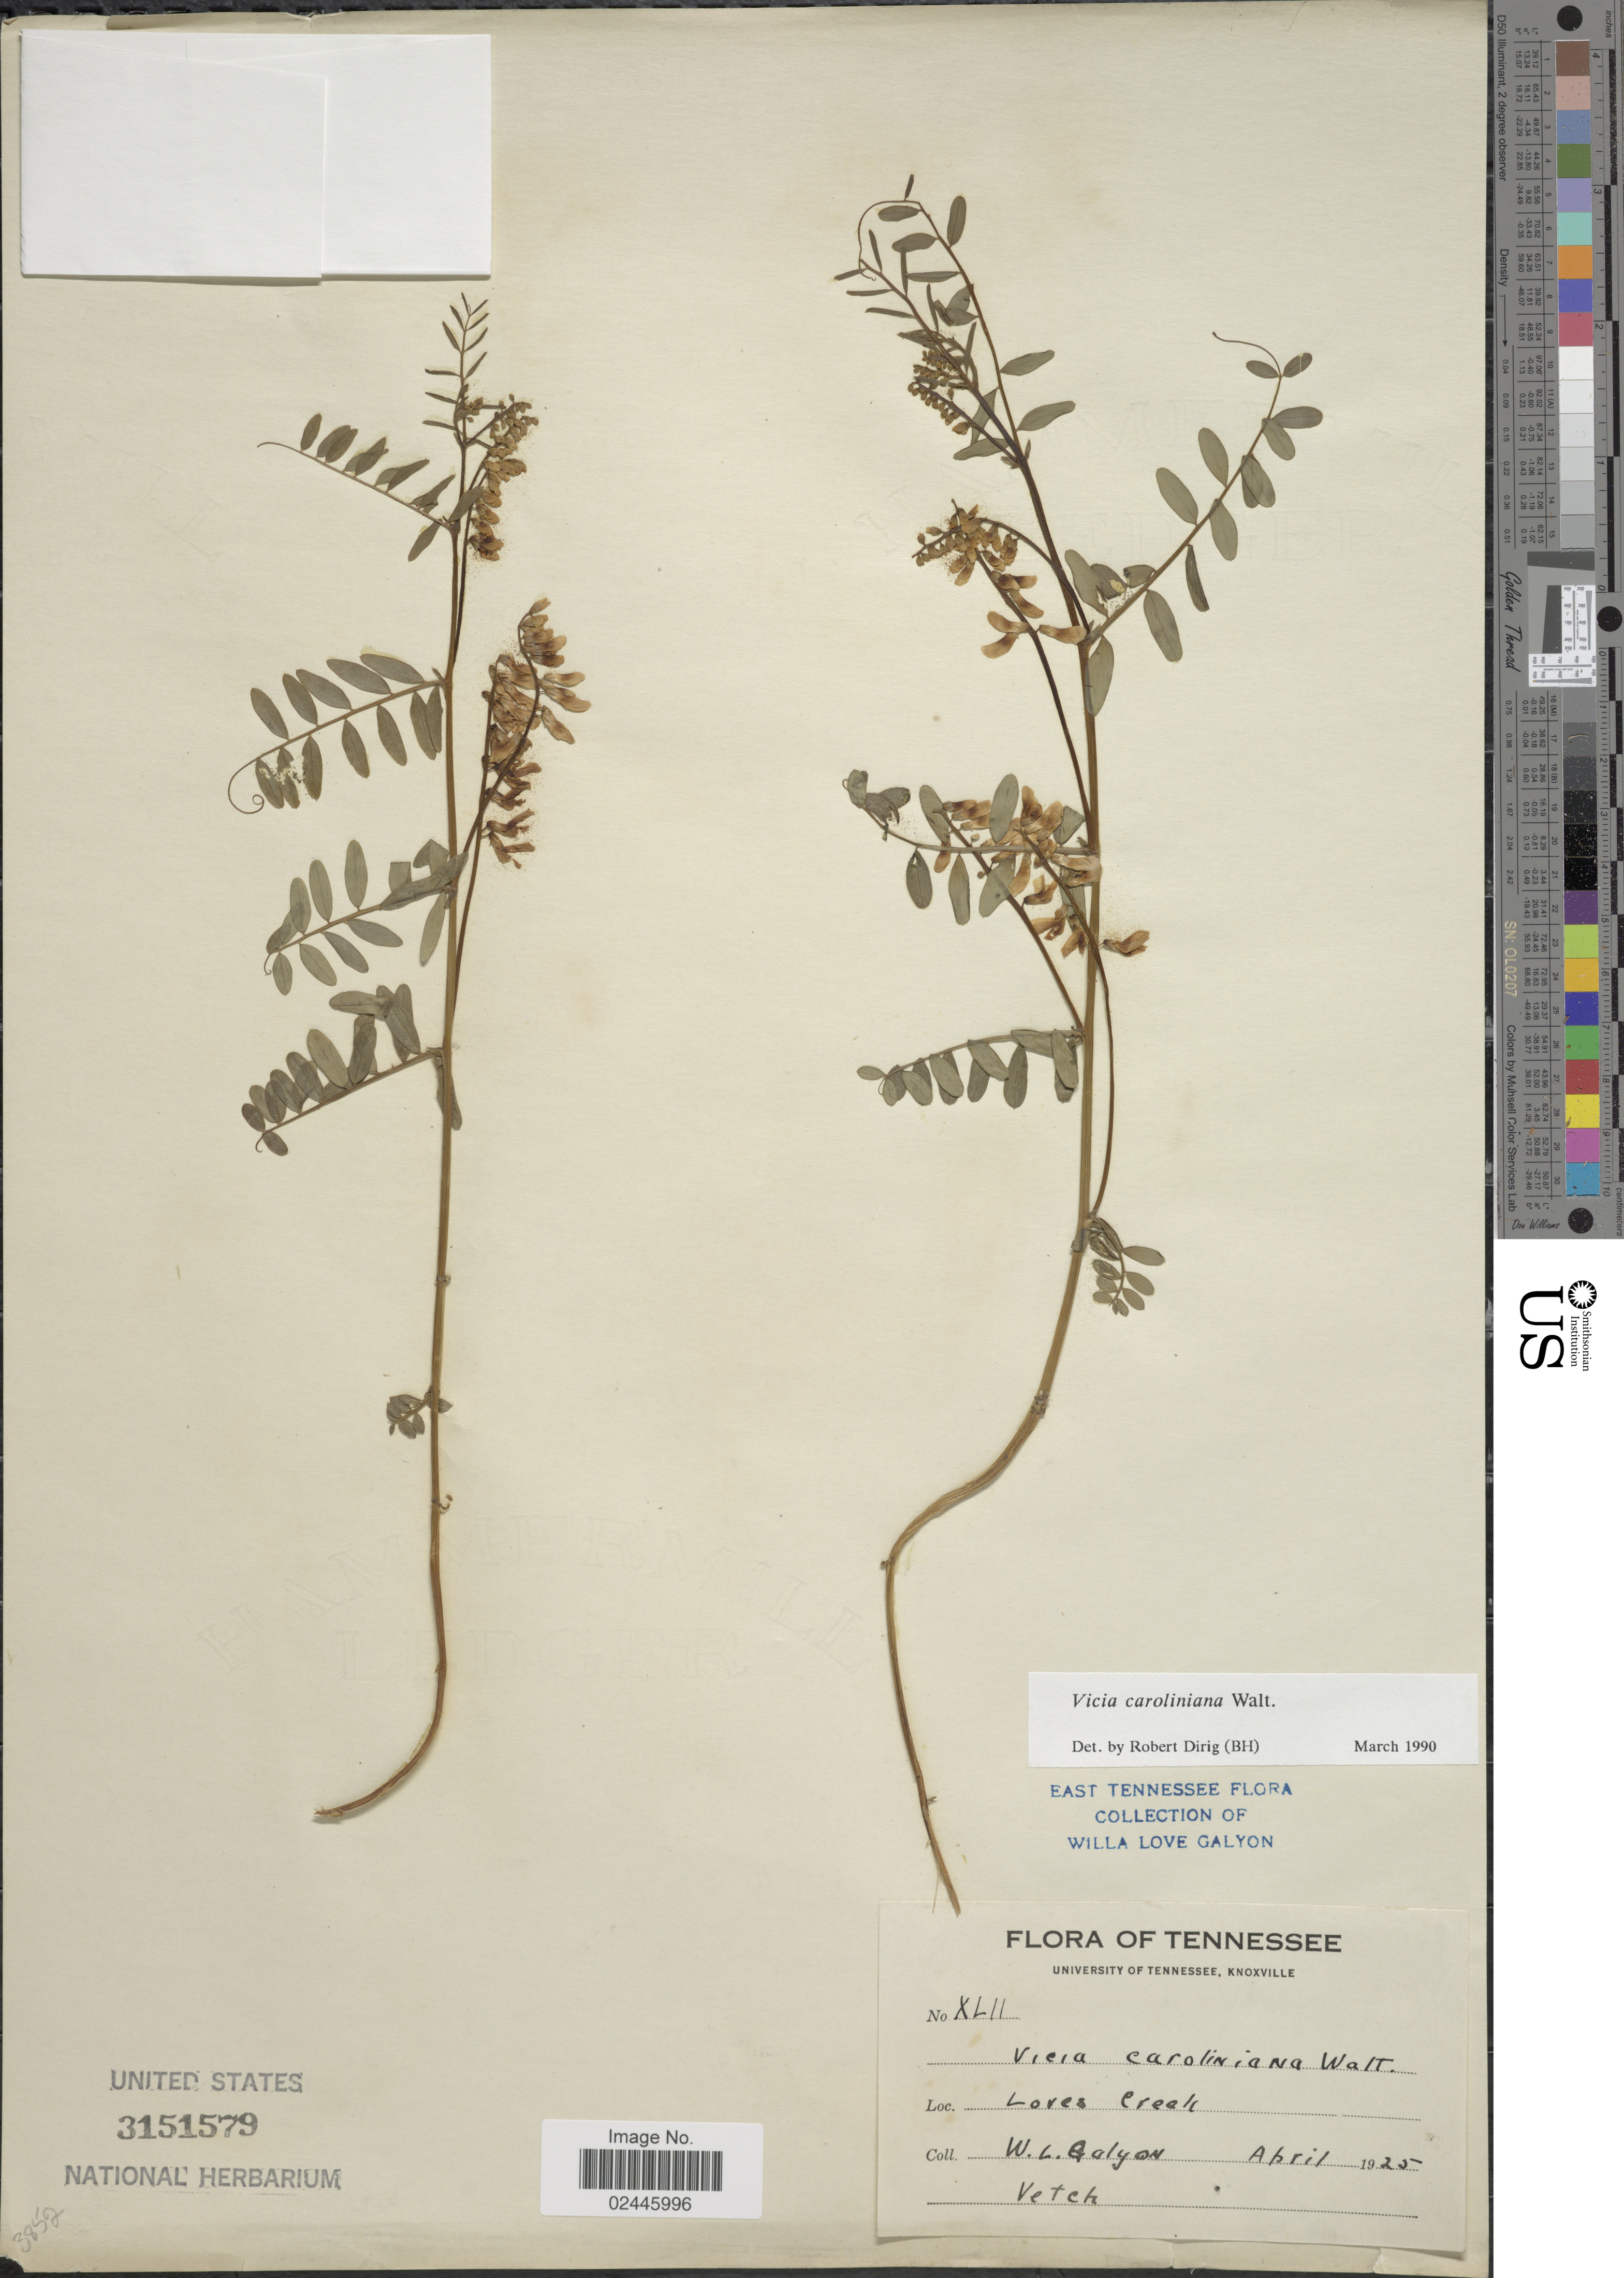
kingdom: Plantae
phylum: Tracheophyta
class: Magnoliopsida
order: Fabales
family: Fabaceae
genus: Vicia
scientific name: Vicia caroliniana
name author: Walter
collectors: W. Galyon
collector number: XLII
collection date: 1925-04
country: United States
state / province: Tennessee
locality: Loves Creek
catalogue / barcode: US 3151579